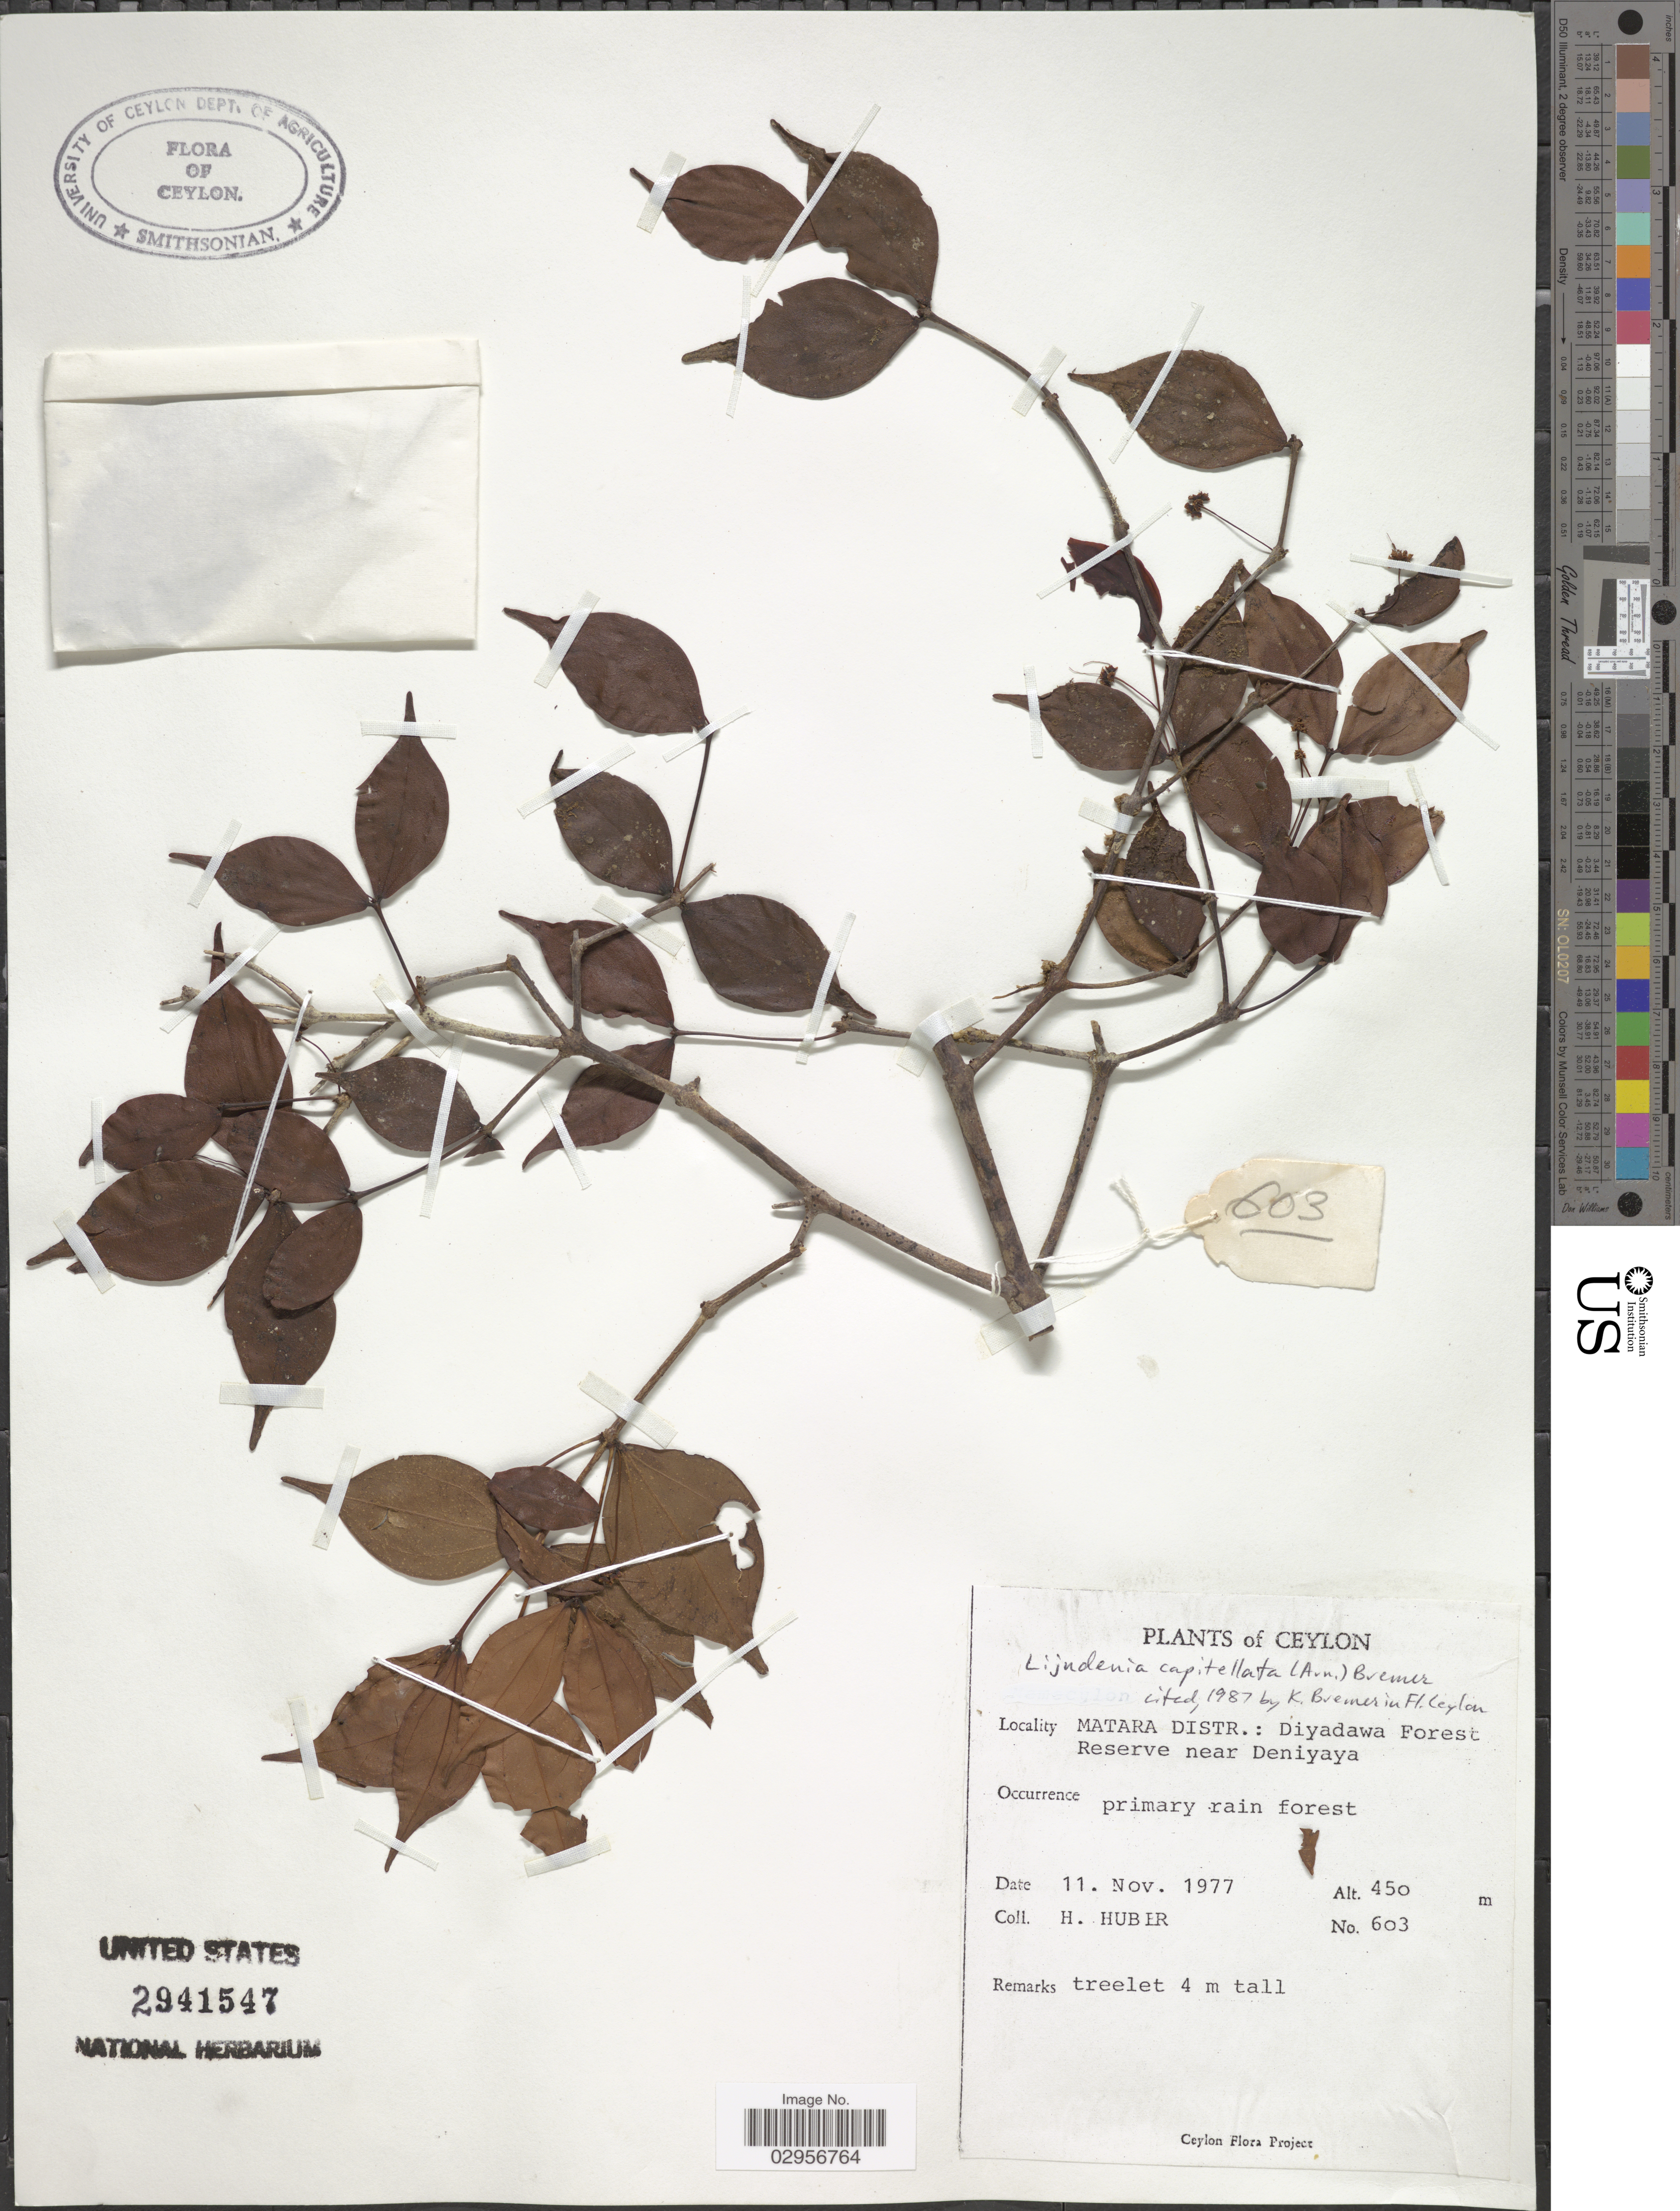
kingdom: Plantae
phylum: Tracheophyta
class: Magnoliopsida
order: Myrtales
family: Melastomataceae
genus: Lijndenia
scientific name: Lijndenia capitellata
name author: K. Bremer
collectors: H. Huber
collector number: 603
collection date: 1977-11-11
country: Sri Lanka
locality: Ceylon. Matara Distr.: Diyadawa Forest Reserve near Deniyaya.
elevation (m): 450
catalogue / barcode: US 2941547